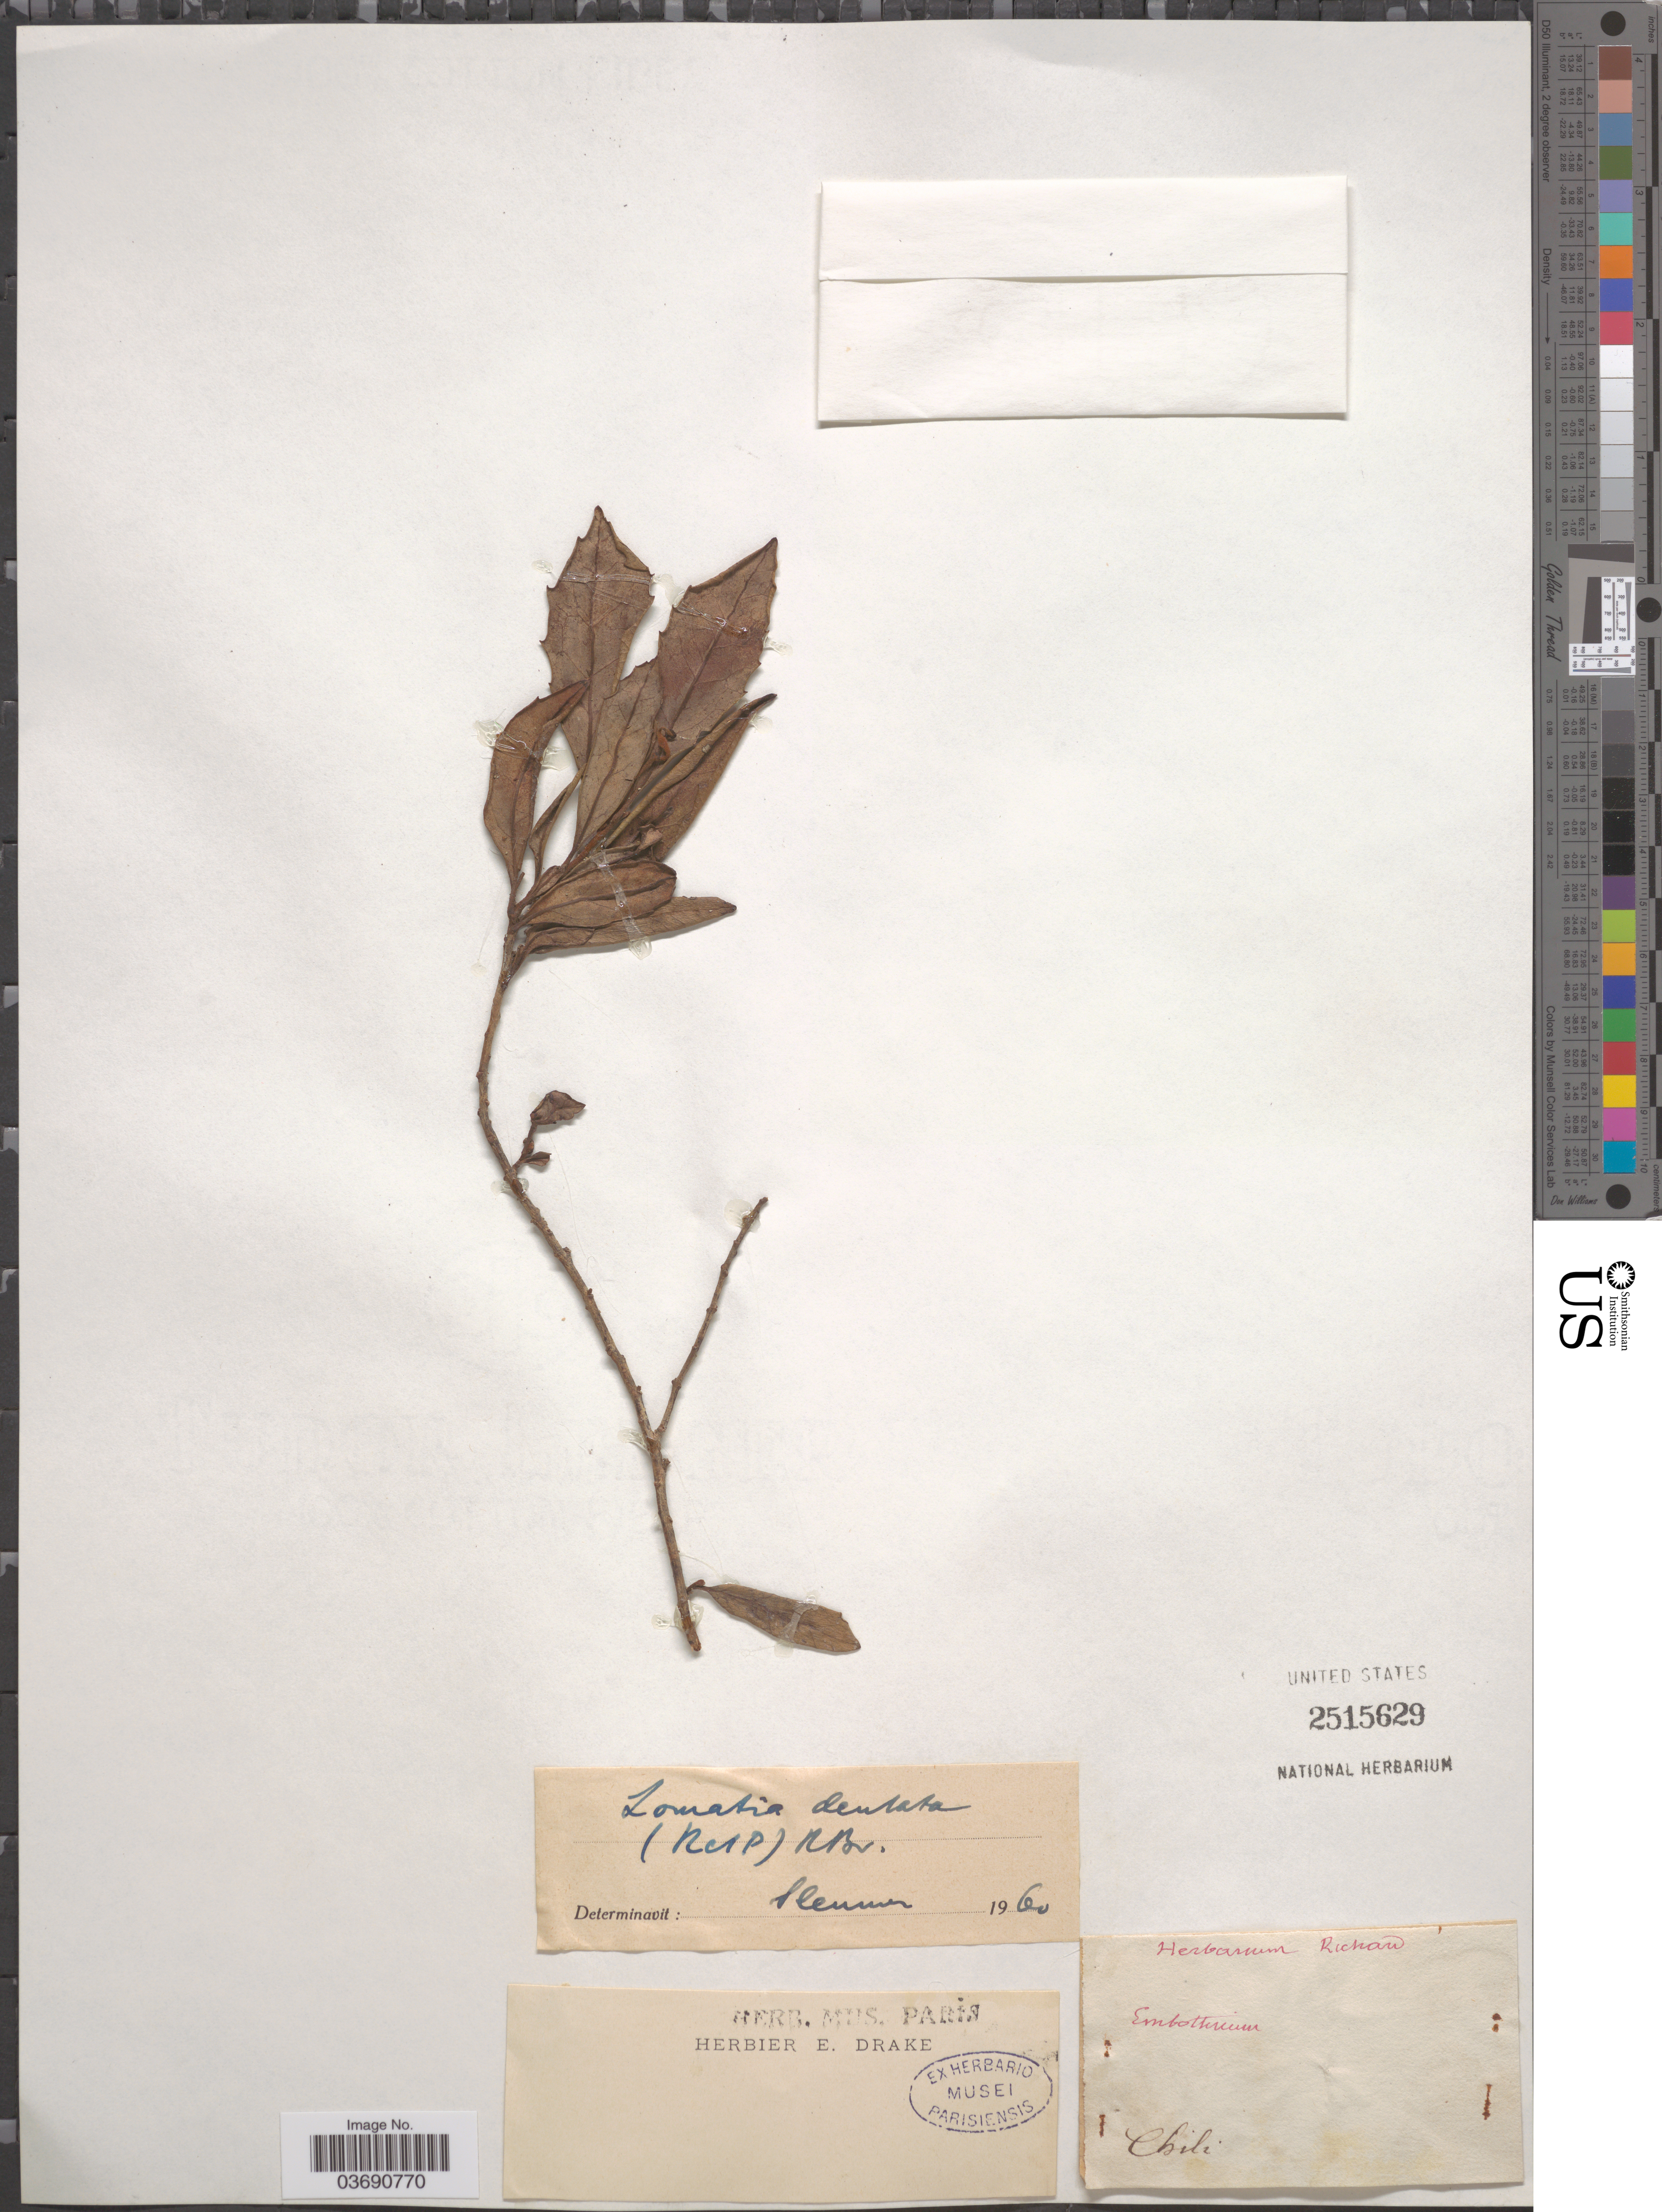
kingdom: Plantae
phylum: Tracheophyta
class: Magnoliopsida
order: Proteales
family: Proteaceae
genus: Lomatia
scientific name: Lomatia dentata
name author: R. Br.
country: Chile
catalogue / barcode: US 2515629